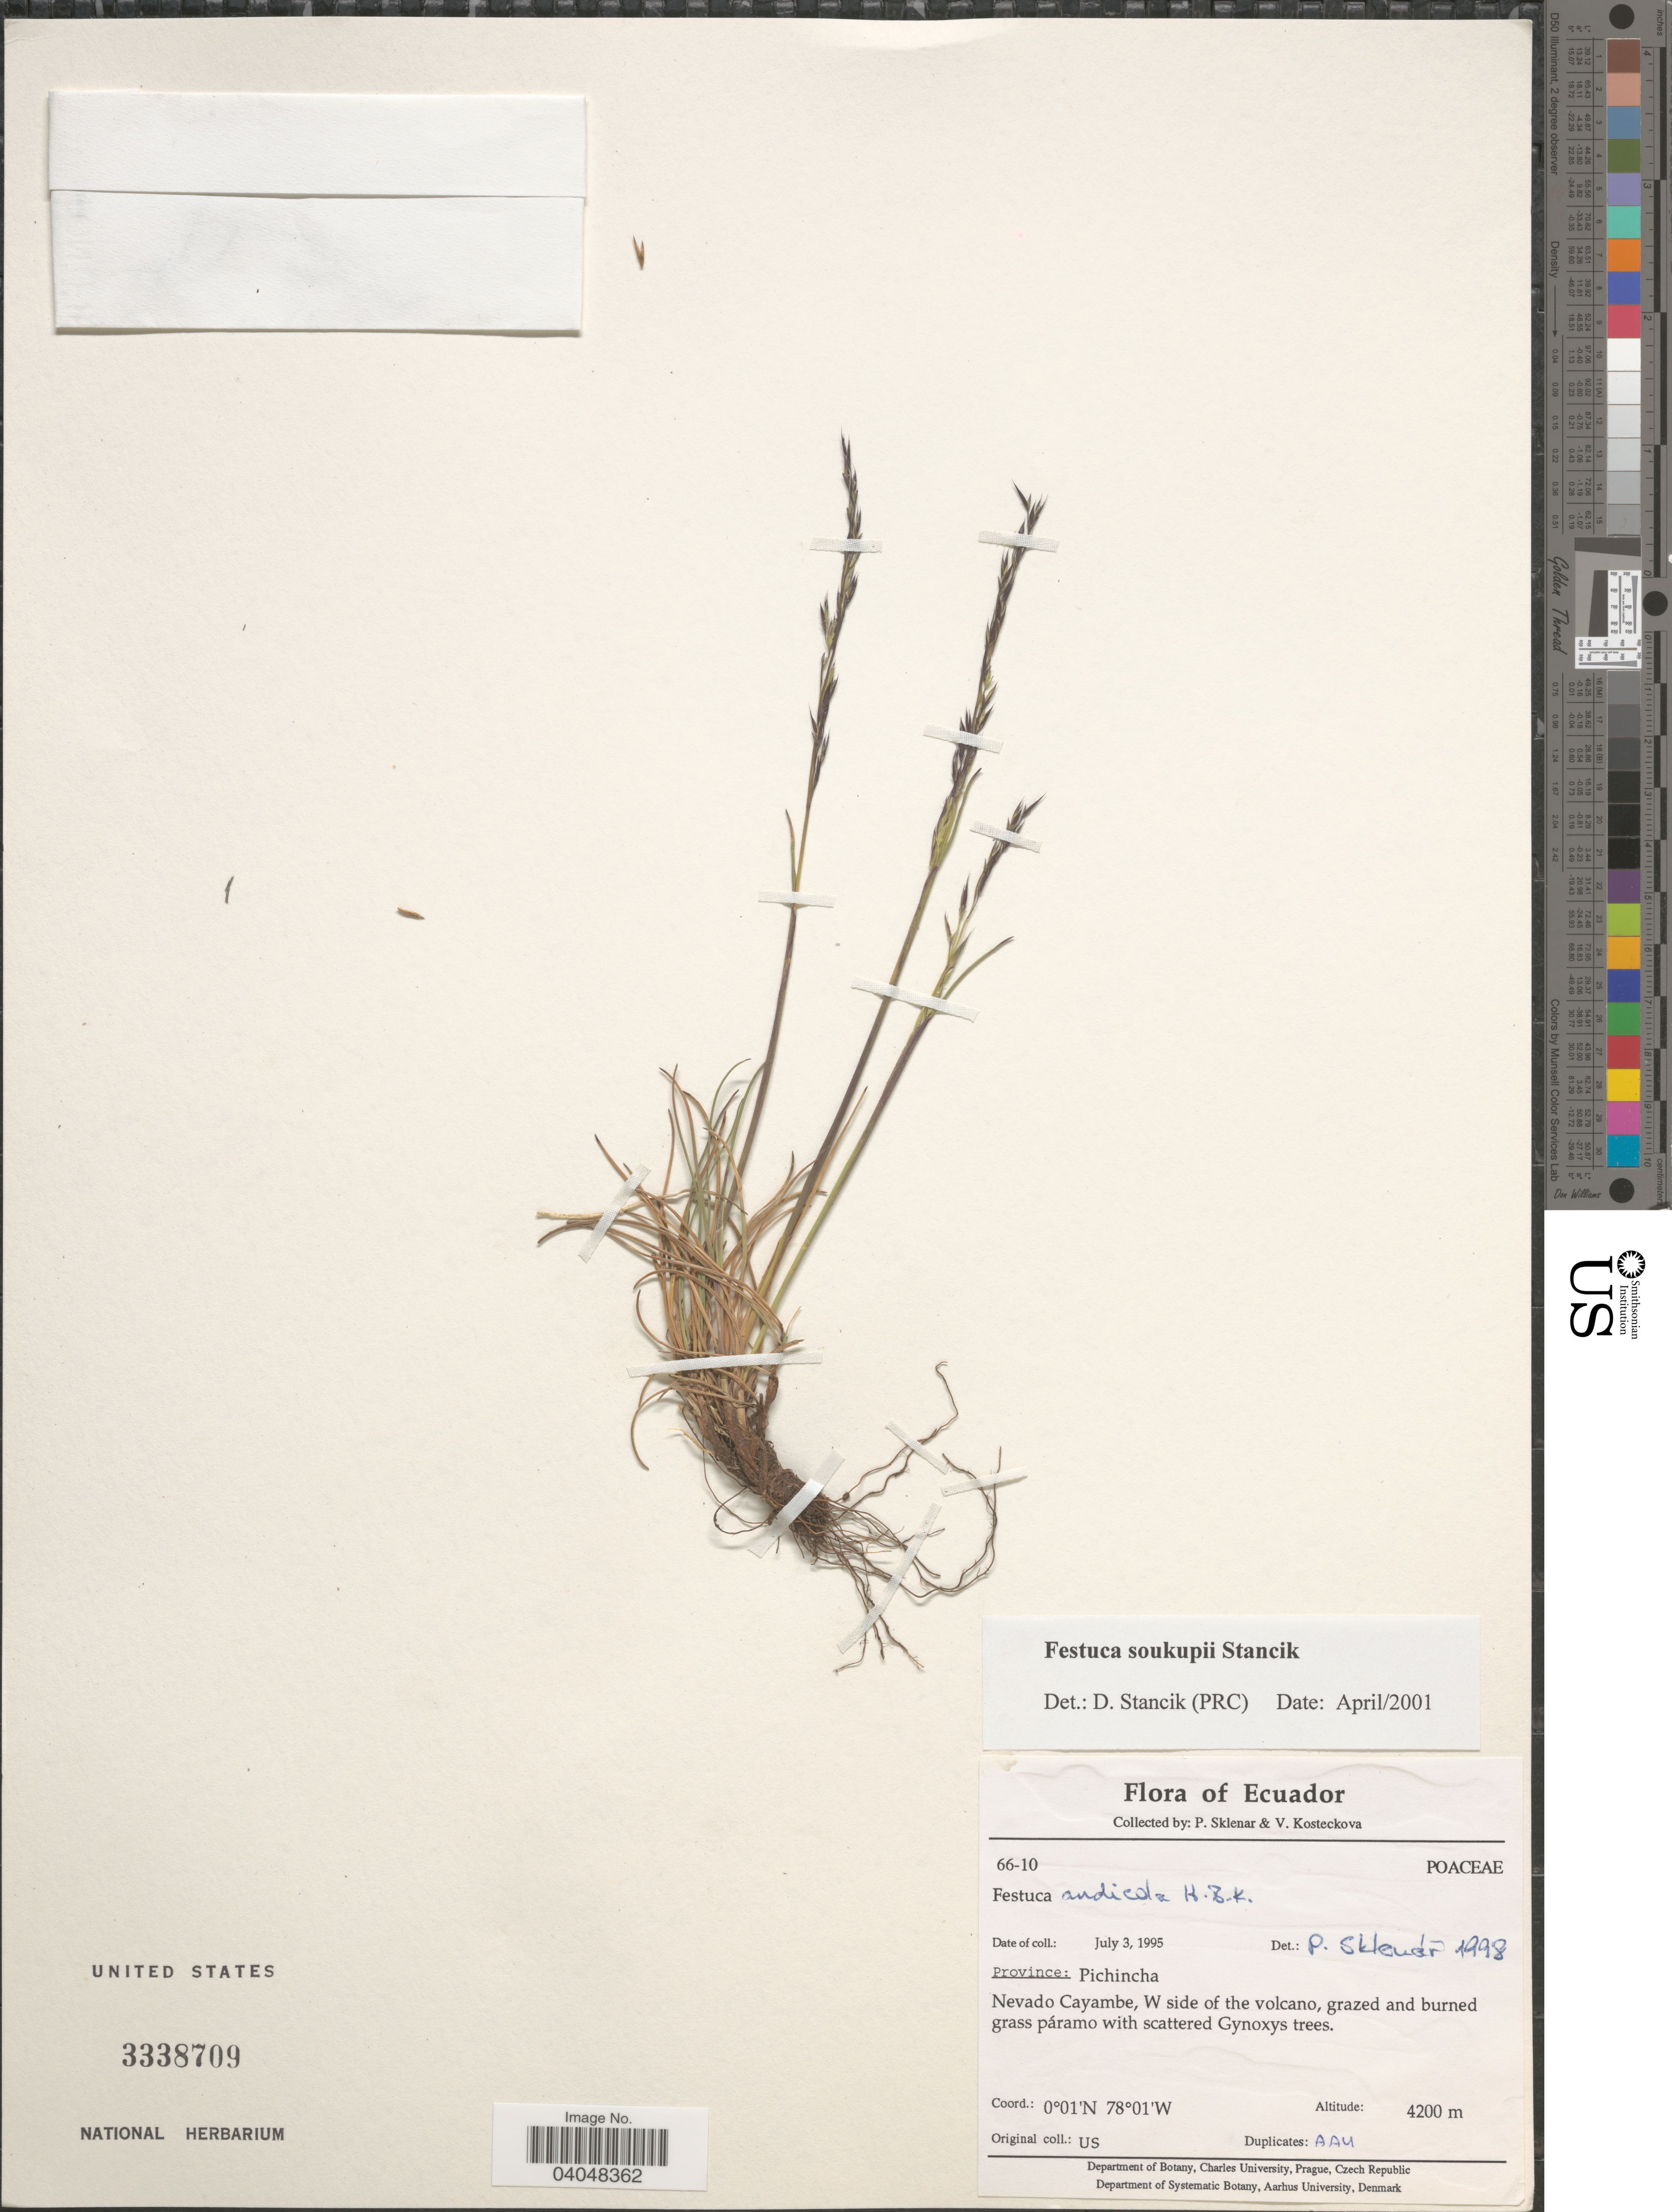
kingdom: Plantae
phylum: Tracheophyta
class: Liliopsida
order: Poales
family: Poaceae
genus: Festuca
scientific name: Festuca soukupii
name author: Stancik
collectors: P. Sklenar & V. Kosteckova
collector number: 66-10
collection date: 1995-07-03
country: Ecuador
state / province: Pichincha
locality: Nevado Cayambe, W side of the volcano.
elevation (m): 4200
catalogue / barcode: US 3338709